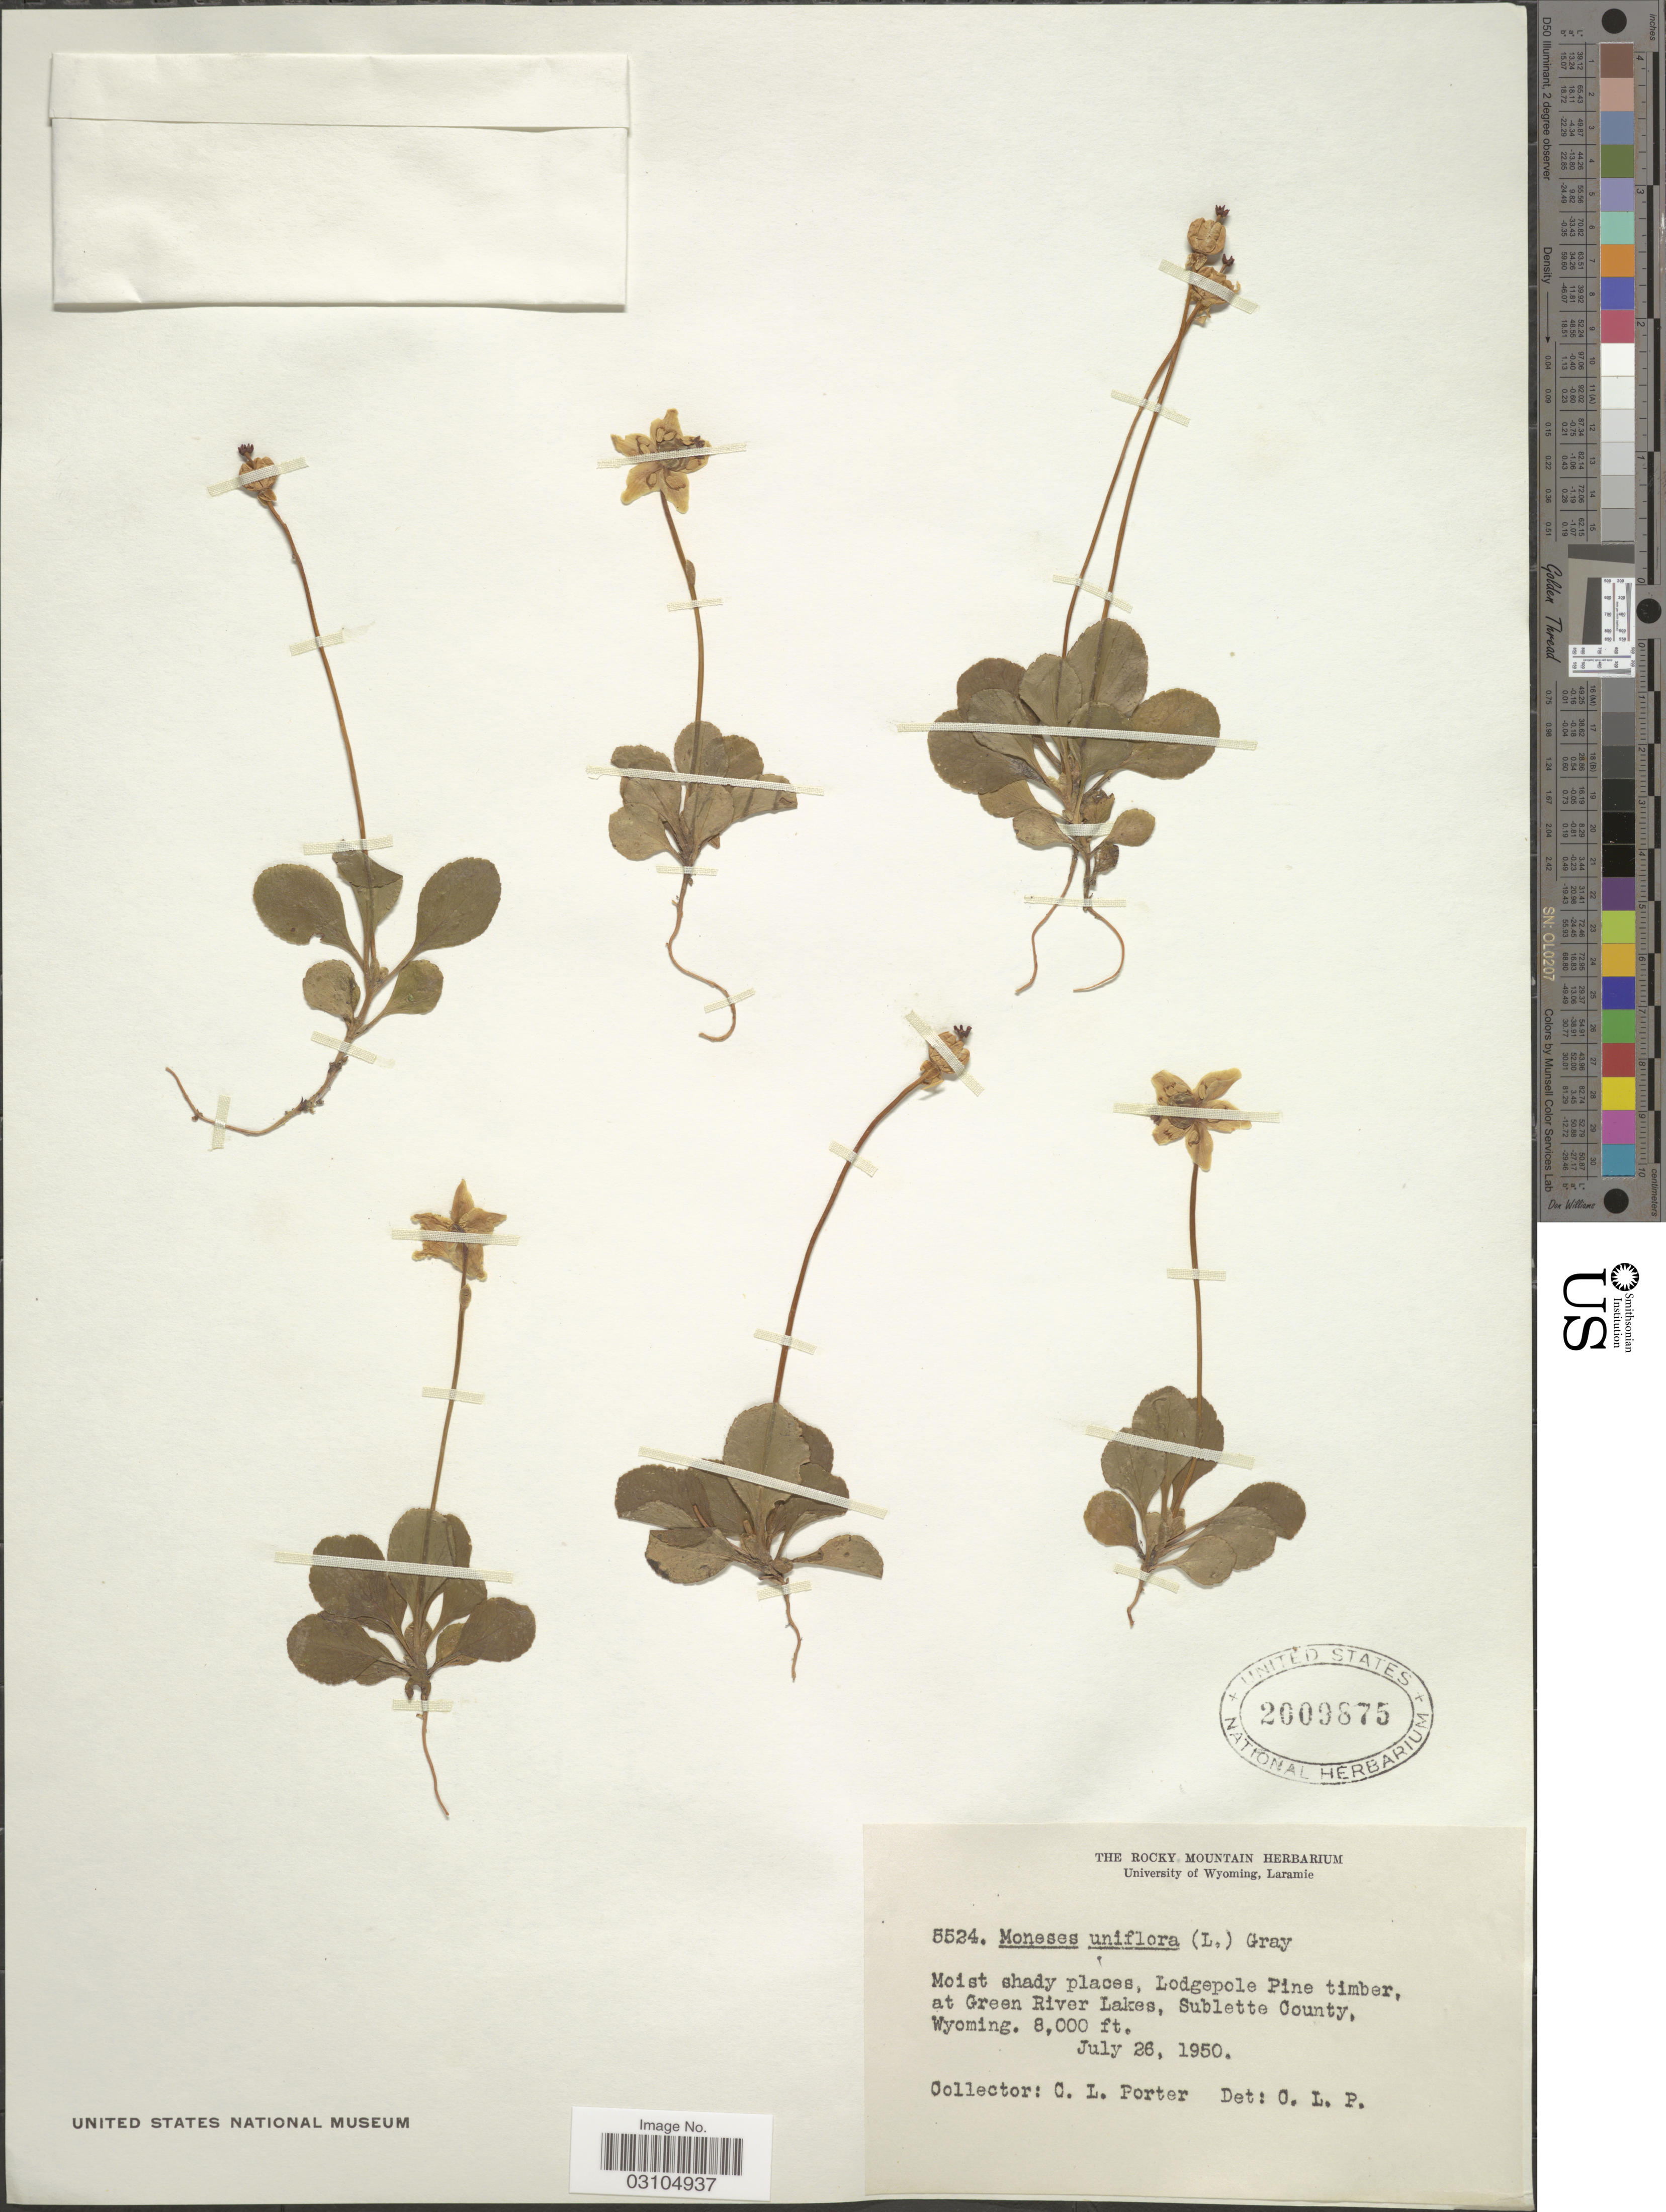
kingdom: Plantae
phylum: Tracheophyta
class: Magnoliopsida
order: Ericales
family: Ericaceae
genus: Moneses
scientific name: Moneses uniflora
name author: (L.) A. Gray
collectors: C. L. Porter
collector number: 5524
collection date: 1950-07-26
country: United States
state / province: Wyoming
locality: Lodgepole Pine timber, at Green River Lakes, Sublette County.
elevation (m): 2438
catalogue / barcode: US 2009875